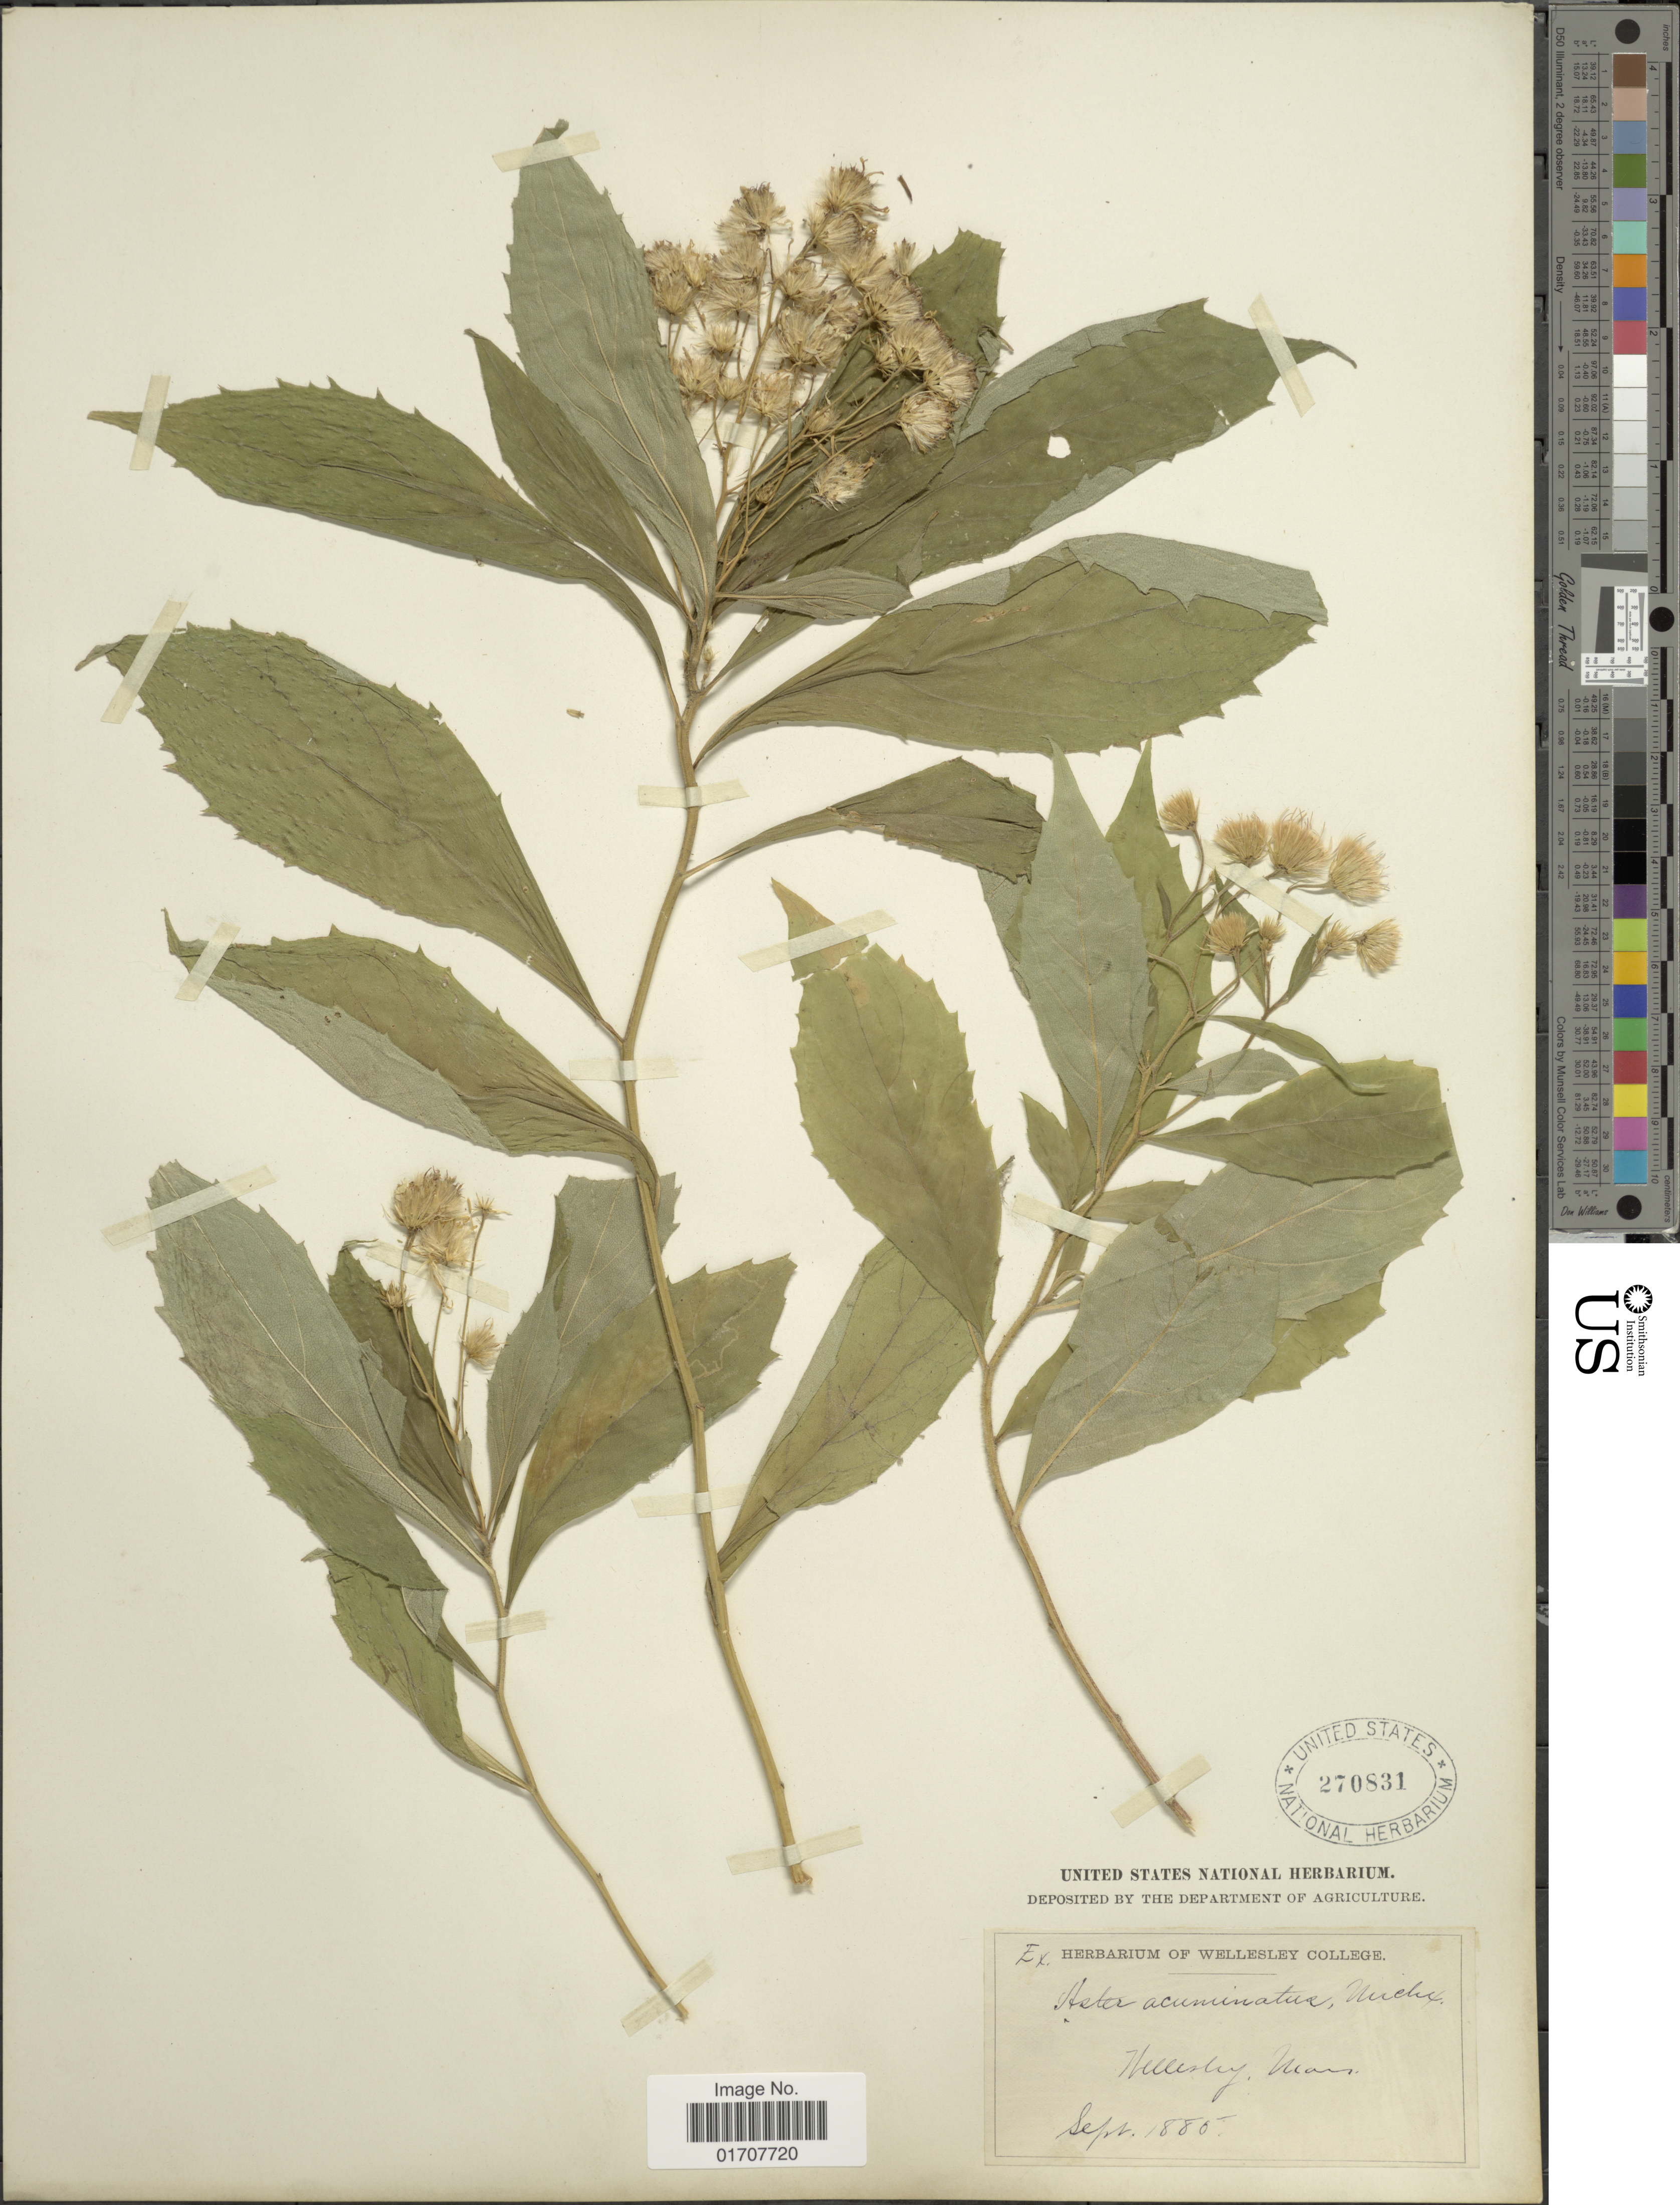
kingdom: Plantae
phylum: Tracheophyta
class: Magnoliopsida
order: Asterales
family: Asteraceae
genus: Oclemena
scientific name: Oclemena acuminata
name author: (Michx.) Greene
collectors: ex herb. Wellesley College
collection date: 1880-01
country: United States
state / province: Massachusetts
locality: Wellesley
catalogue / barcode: US 270831